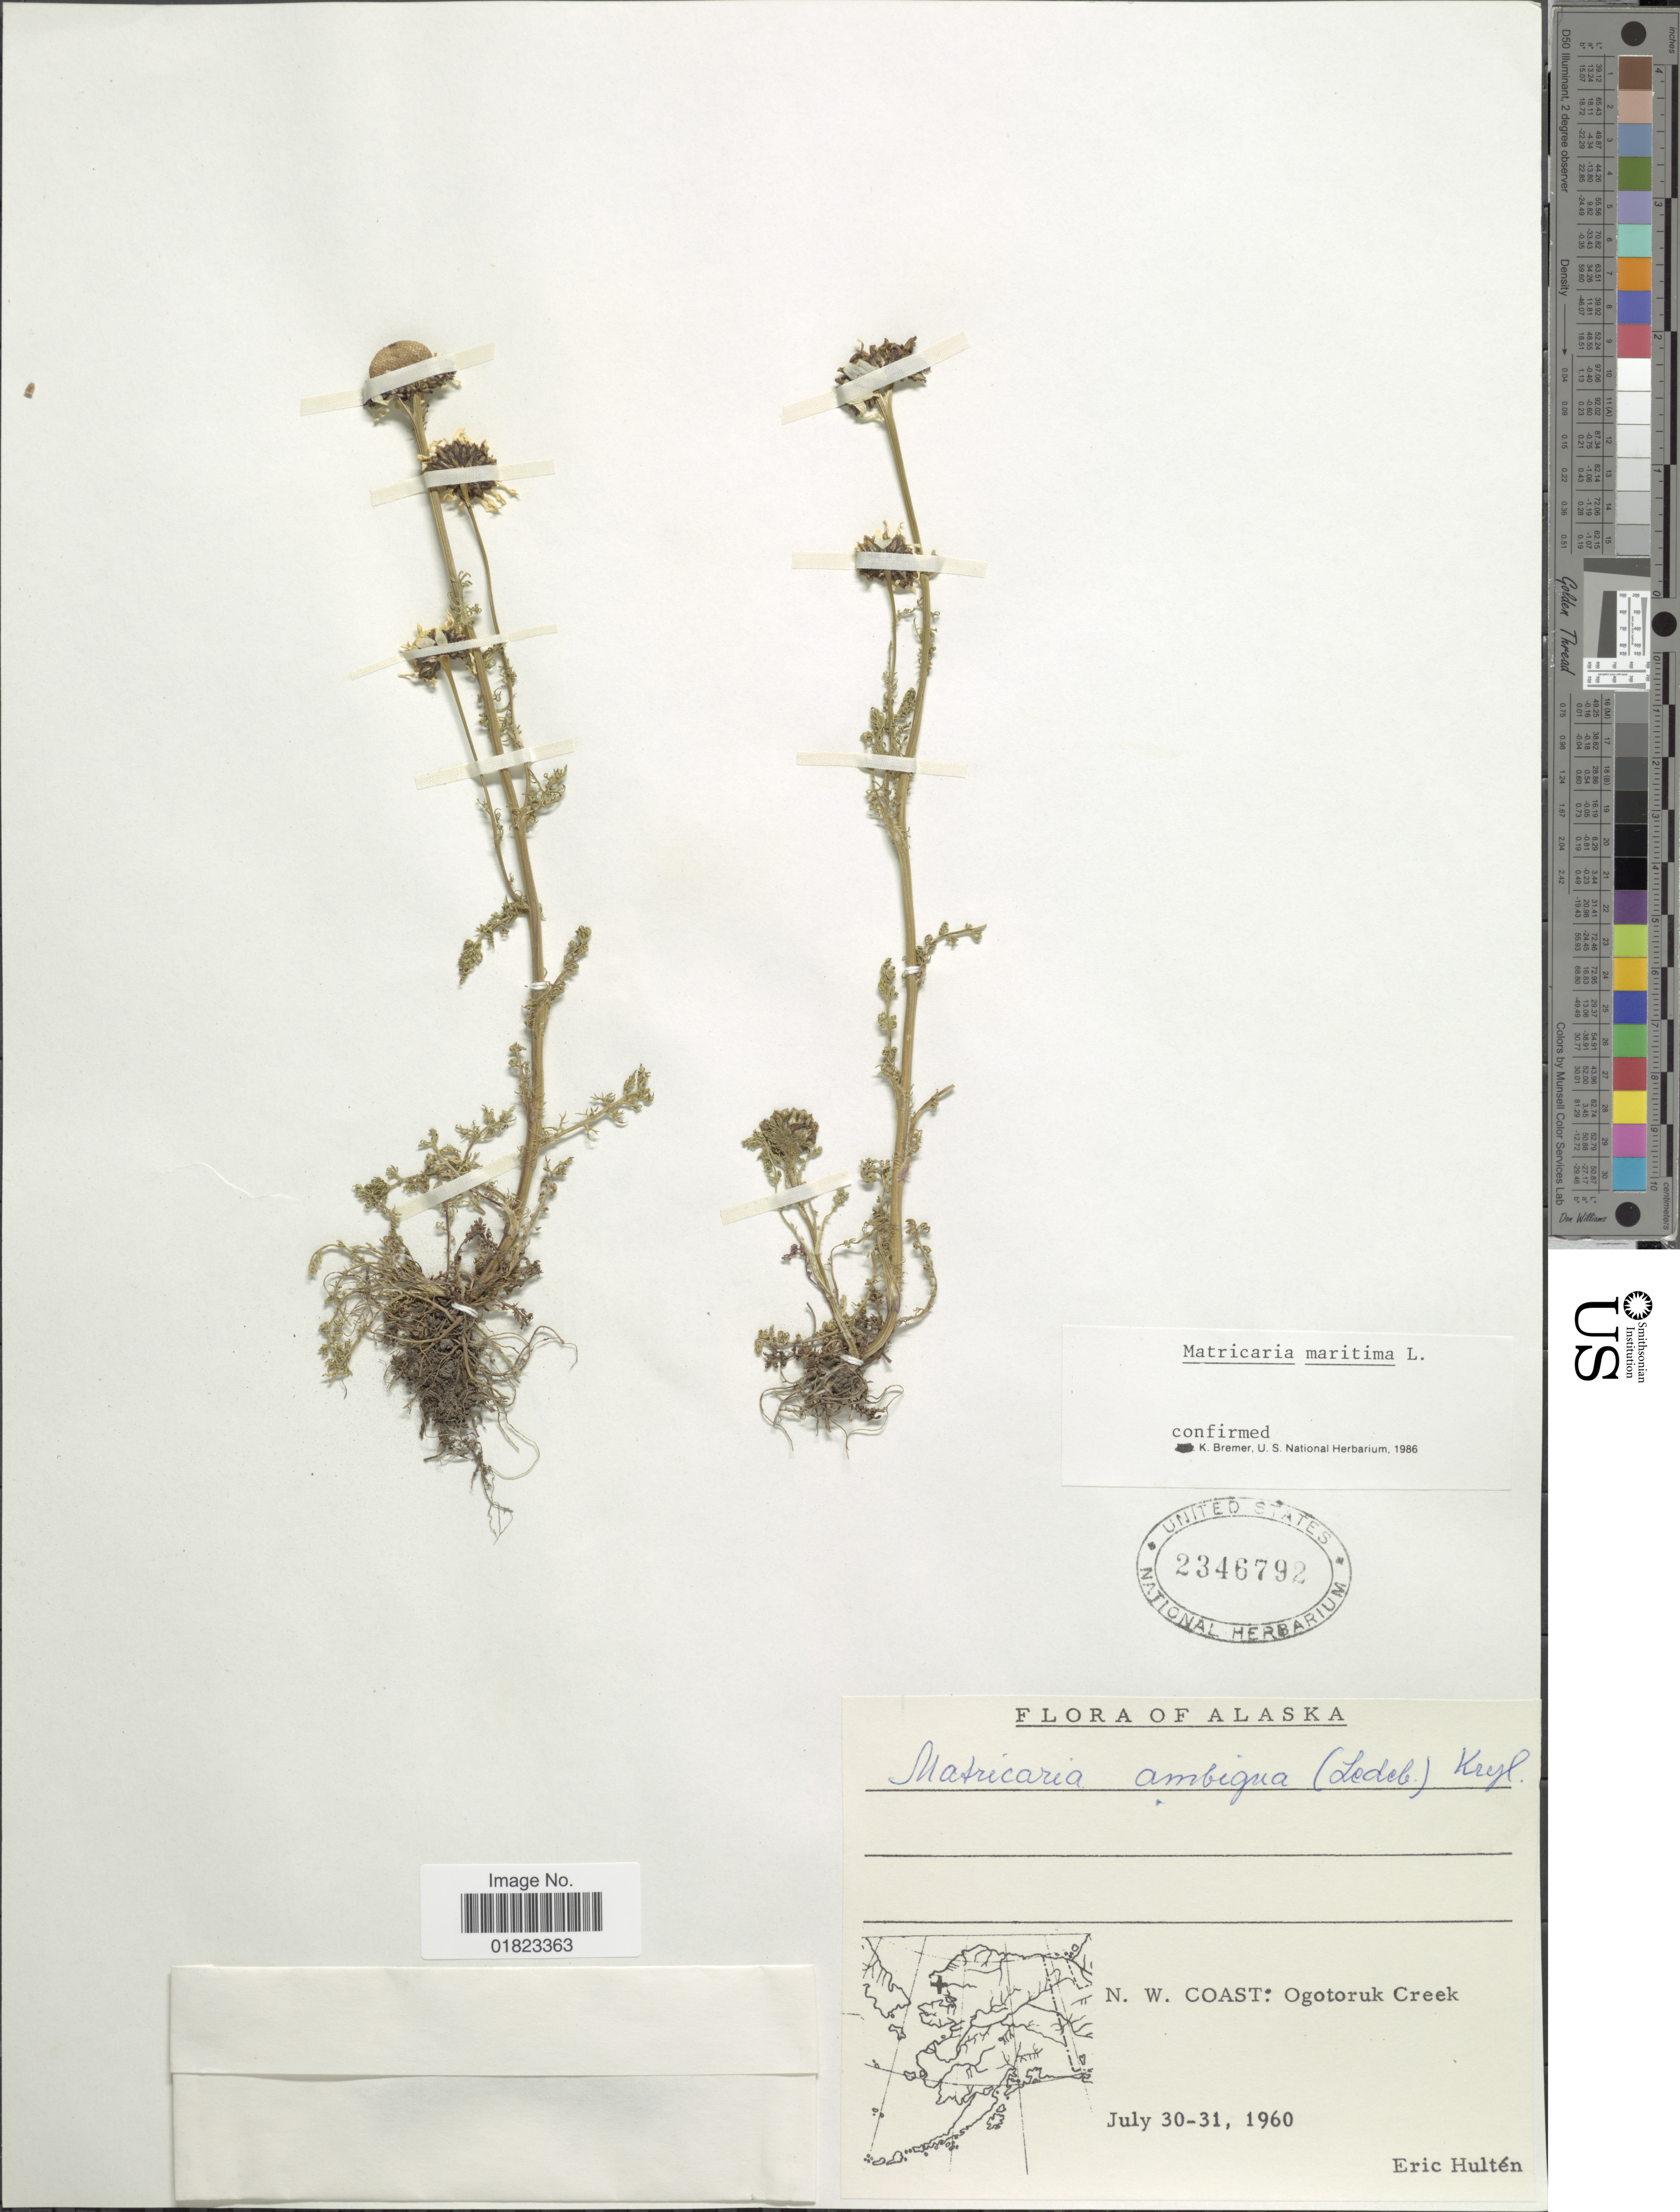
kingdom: Plantae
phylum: Tracheophyta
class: Magnoliopsida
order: Asterales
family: Asteraceae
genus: Tripleurospermum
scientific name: Tripleurospermum maritimum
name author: (L.) W.D.J. Koch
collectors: E. G. Hultén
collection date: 1960-07-30/1960-07-31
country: United States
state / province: Alaska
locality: N.W. Coast: Ogotoruk Creek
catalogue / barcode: US 2346792